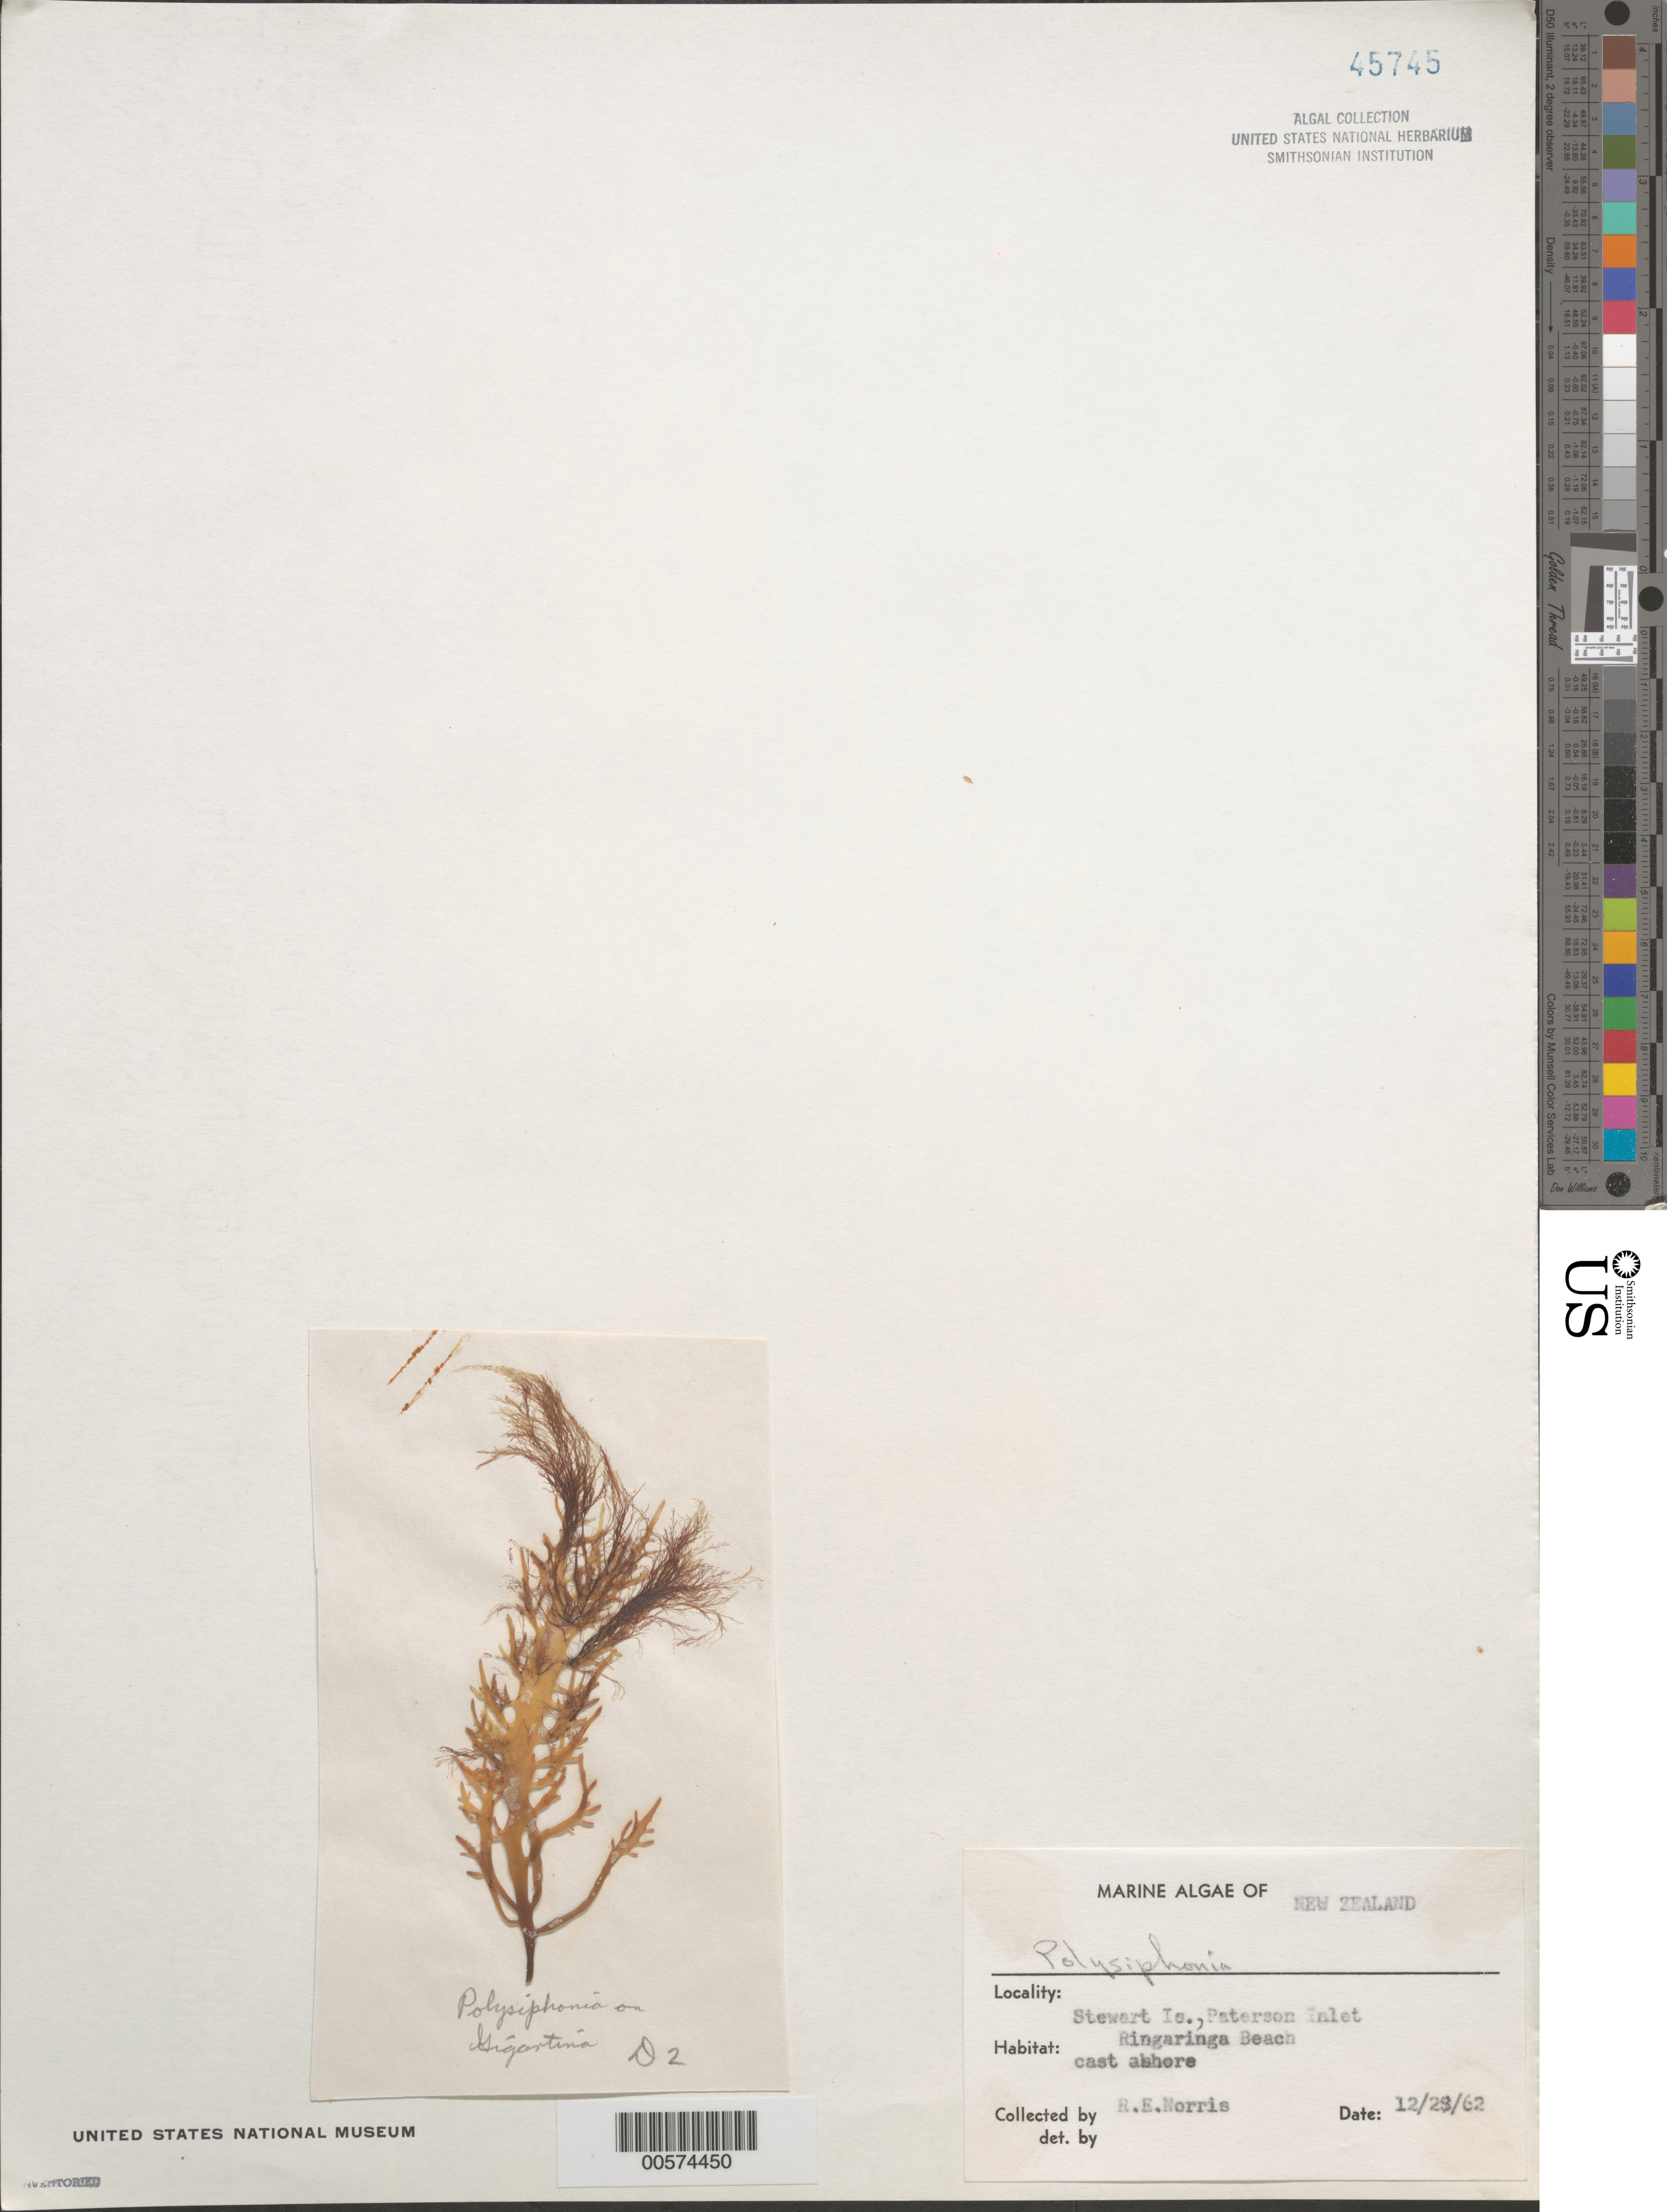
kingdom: Plantae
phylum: Rhodophyta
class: Florideophyceae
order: Ceramiales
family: Rhodomelaceae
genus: Polysiphonia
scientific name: Polysiphonia sp.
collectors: R. E. Norris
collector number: D2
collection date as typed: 28 Dec 1962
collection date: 1962-12-28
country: New Zealand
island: Stewart Island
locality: Ringaringa Beach, Paterson Inlet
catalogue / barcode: US 45745